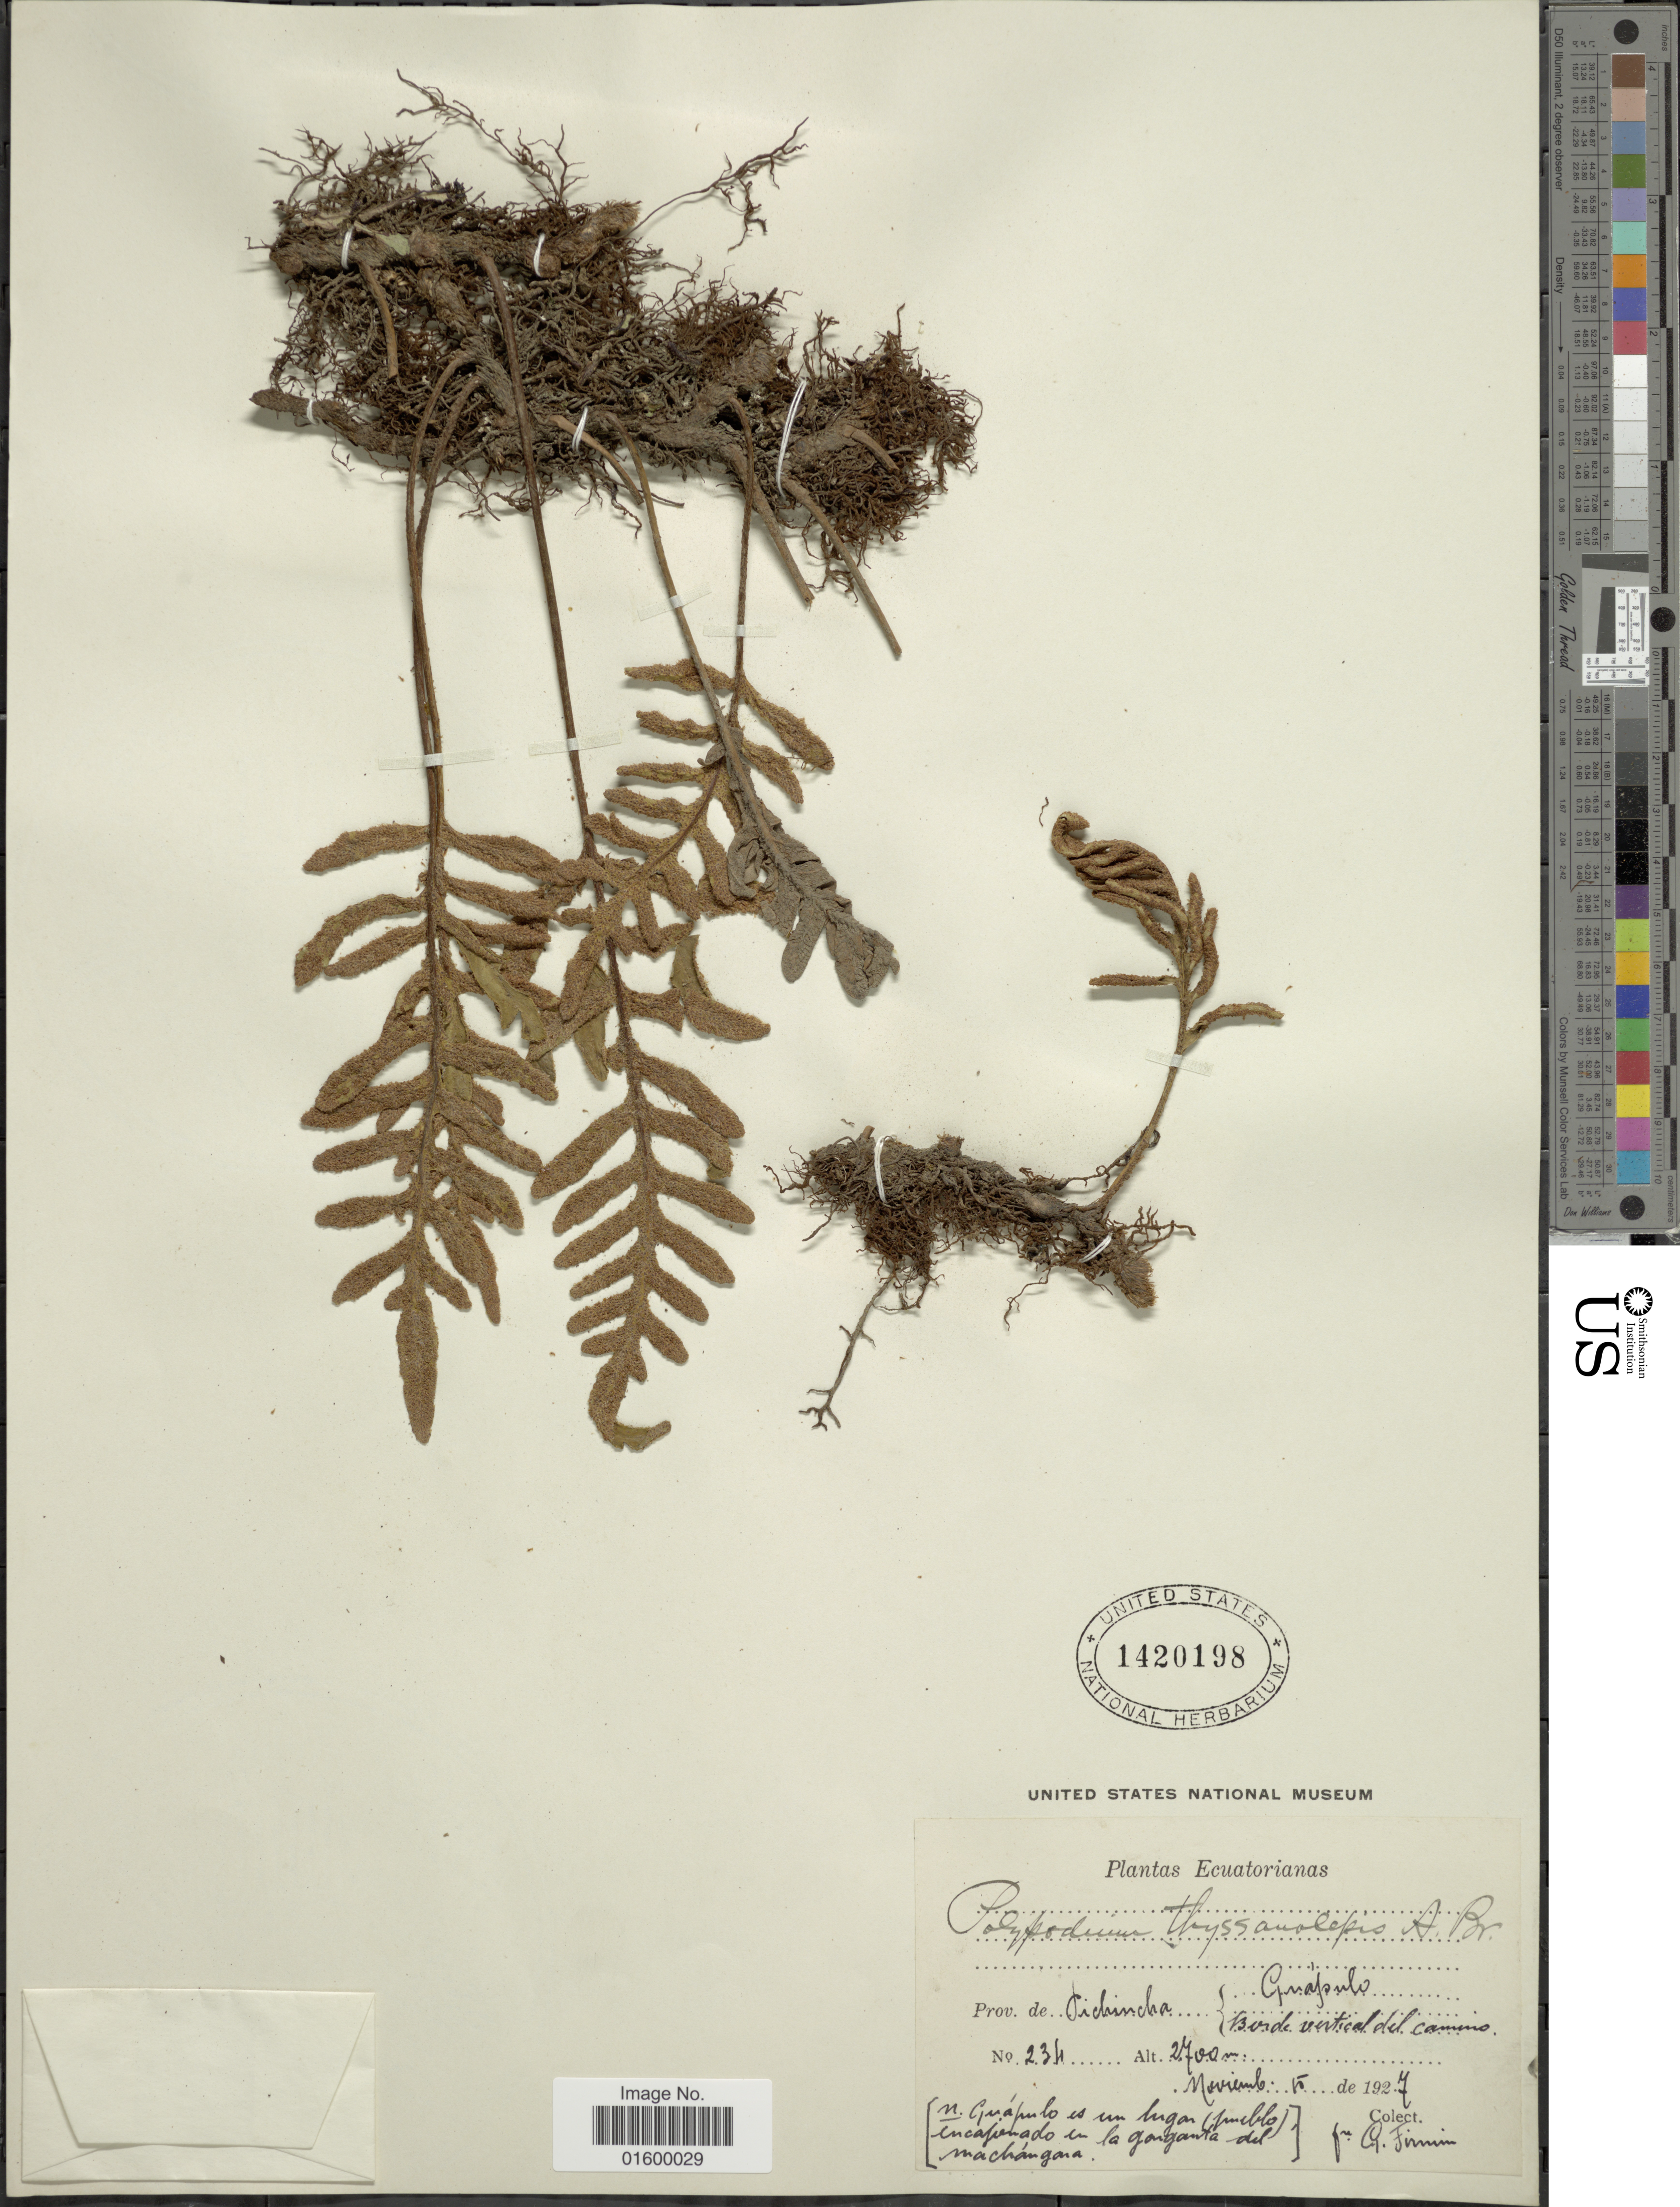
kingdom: Plantae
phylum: Tracheophyta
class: Polypodiopsida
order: Polypodiales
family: Polypodiaceae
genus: Pleopeltis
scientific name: Pleopeltis thyssanolepis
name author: (A. Braun ex Klotzsch) E.G. Andrews & Windham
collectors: G. Firmin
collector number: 234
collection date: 1927-11-10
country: Ecuador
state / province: Pichincha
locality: Ecuatorianas, Prov de Pichincha, Guapulo, n Guapulo es un lugar (pueblo) encapienado en la garganta del Machangara)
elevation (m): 2700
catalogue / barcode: US 1420198